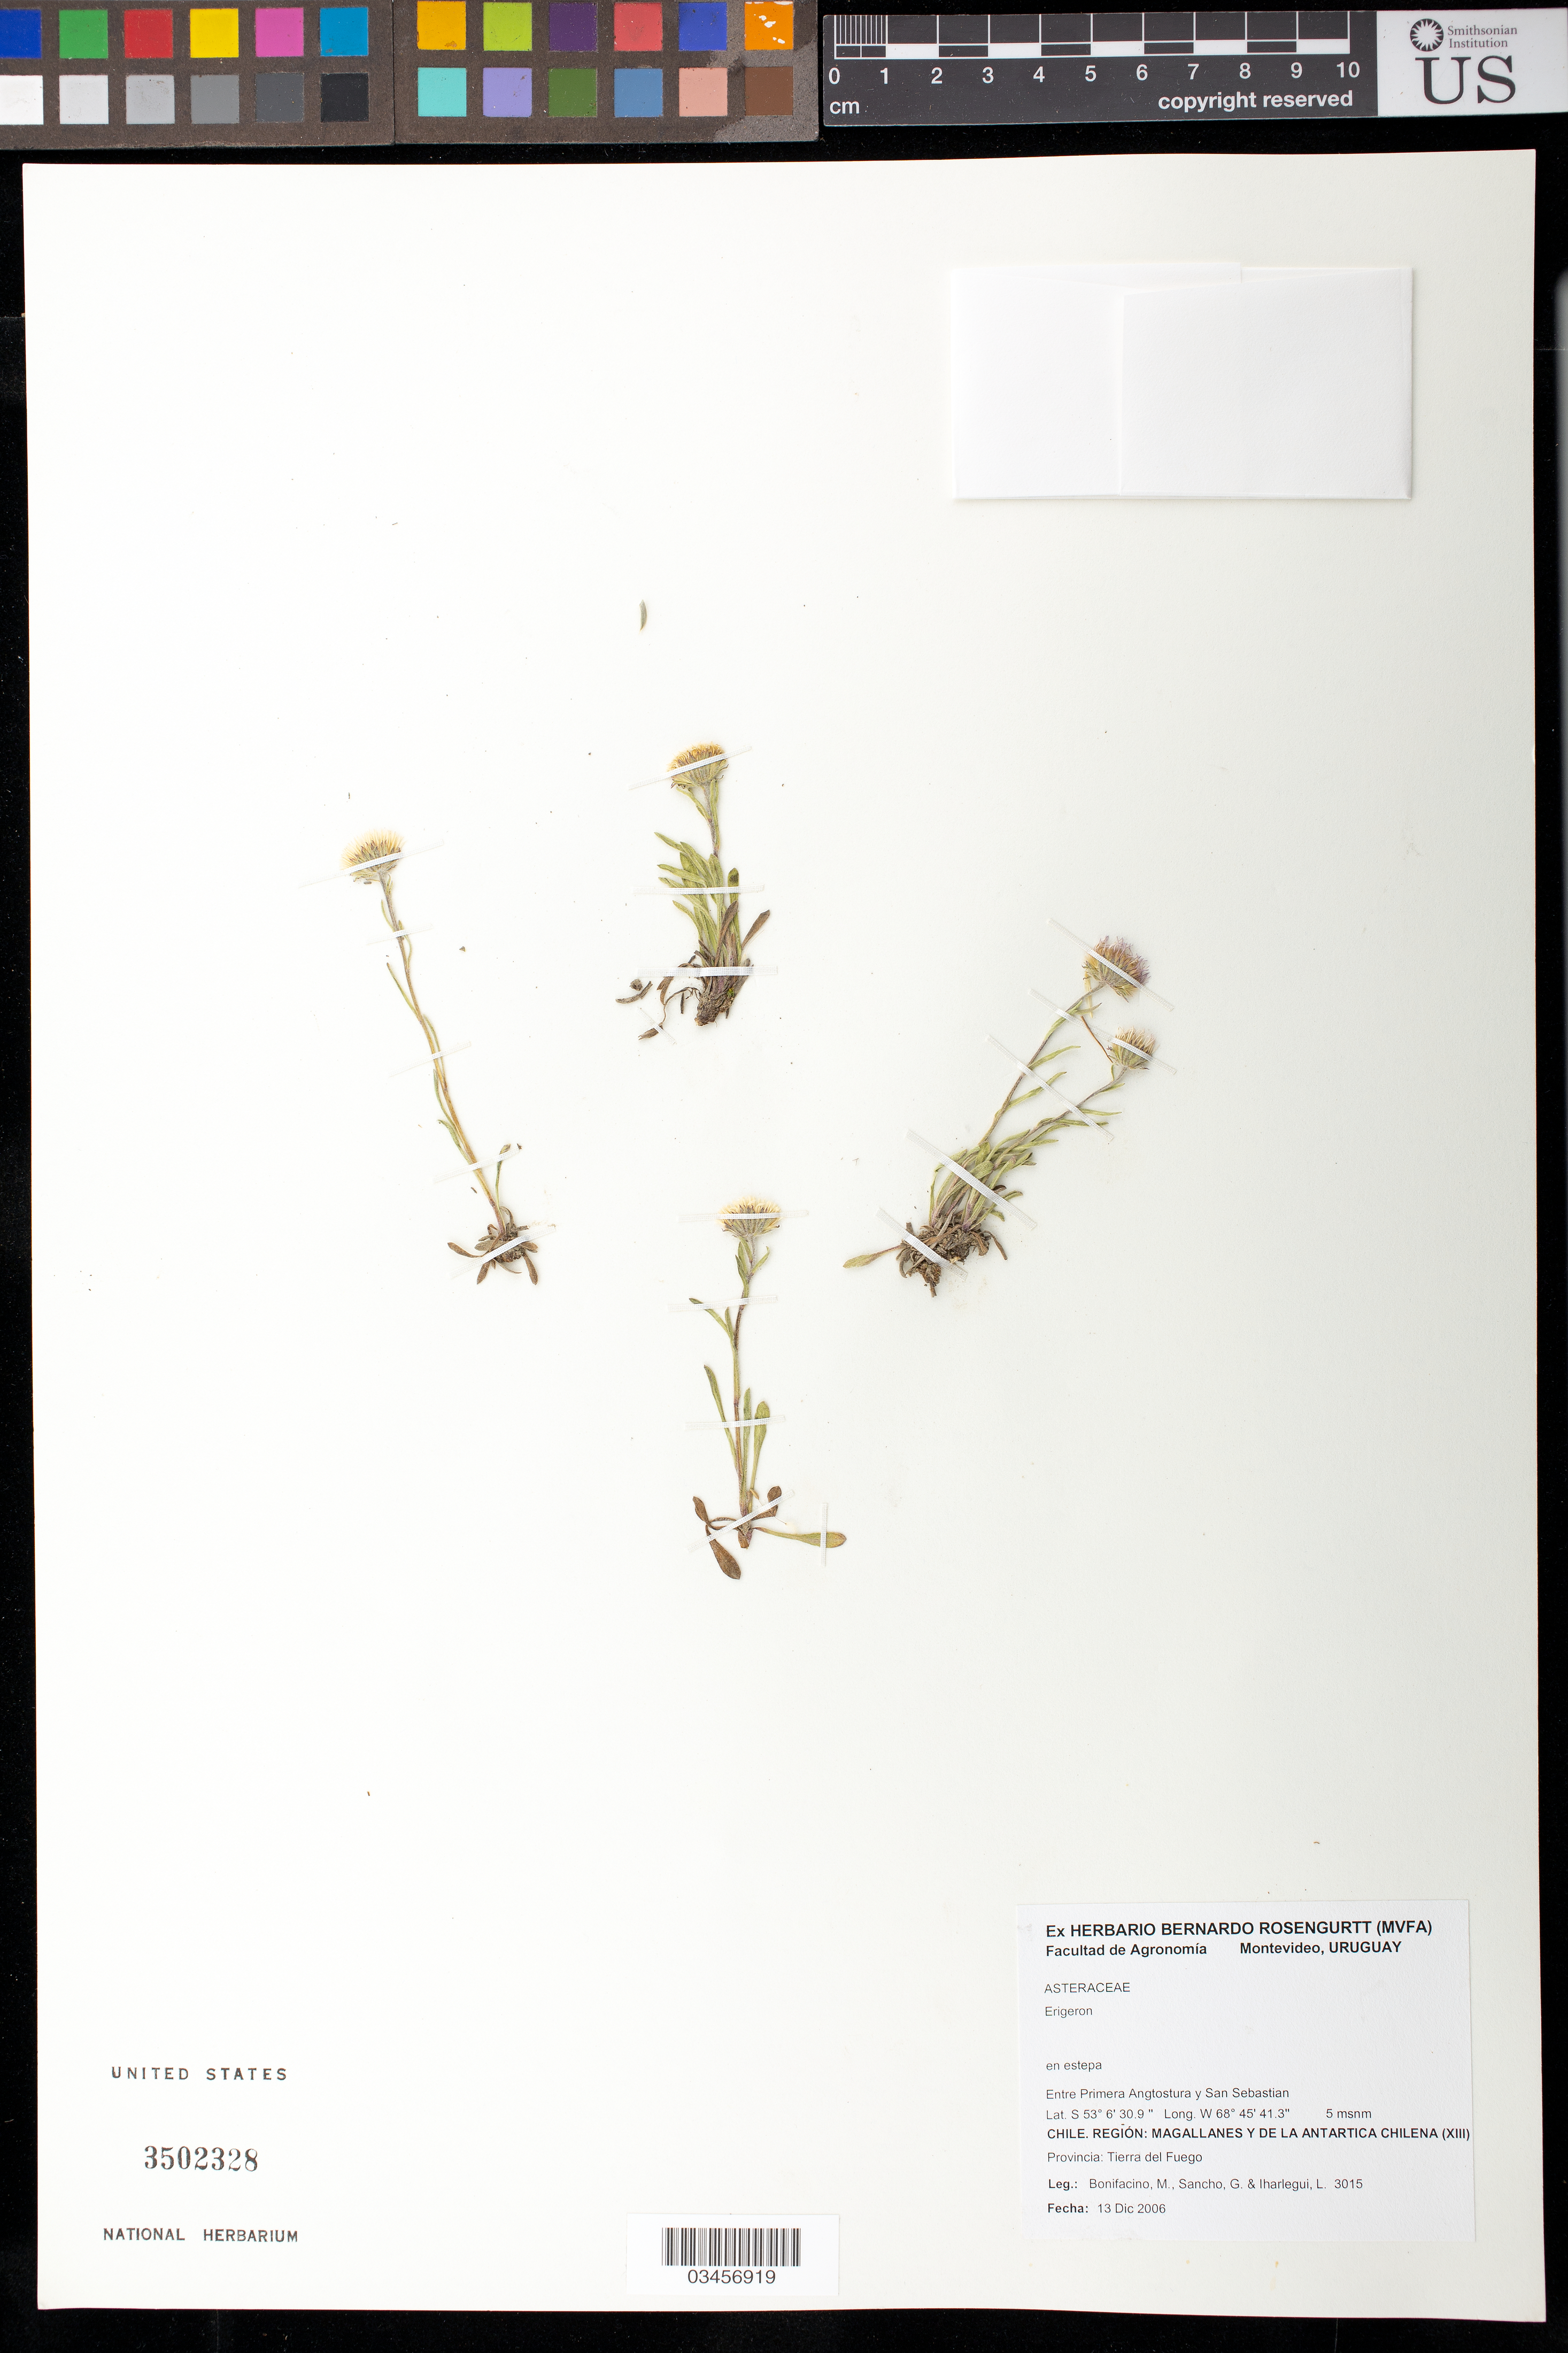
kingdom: Plantae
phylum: Tracheophyta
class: Magnoliopsida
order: Asterales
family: Asteraceae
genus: Erigeron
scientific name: Erigeron sp.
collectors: M. Bonifacino, G. Sancho & L. Iharlegui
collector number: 3015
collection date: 2006-12-13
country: Chile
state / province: Magallanes y de la Antártica Chilena (XII)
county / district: Tierra del Fuego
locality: Región: Magallanes y de la Antartica Chilena (XIII). Entre Primera Angostura y San Sebastian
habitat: En estepa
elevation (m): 5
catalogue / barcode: US 3502328